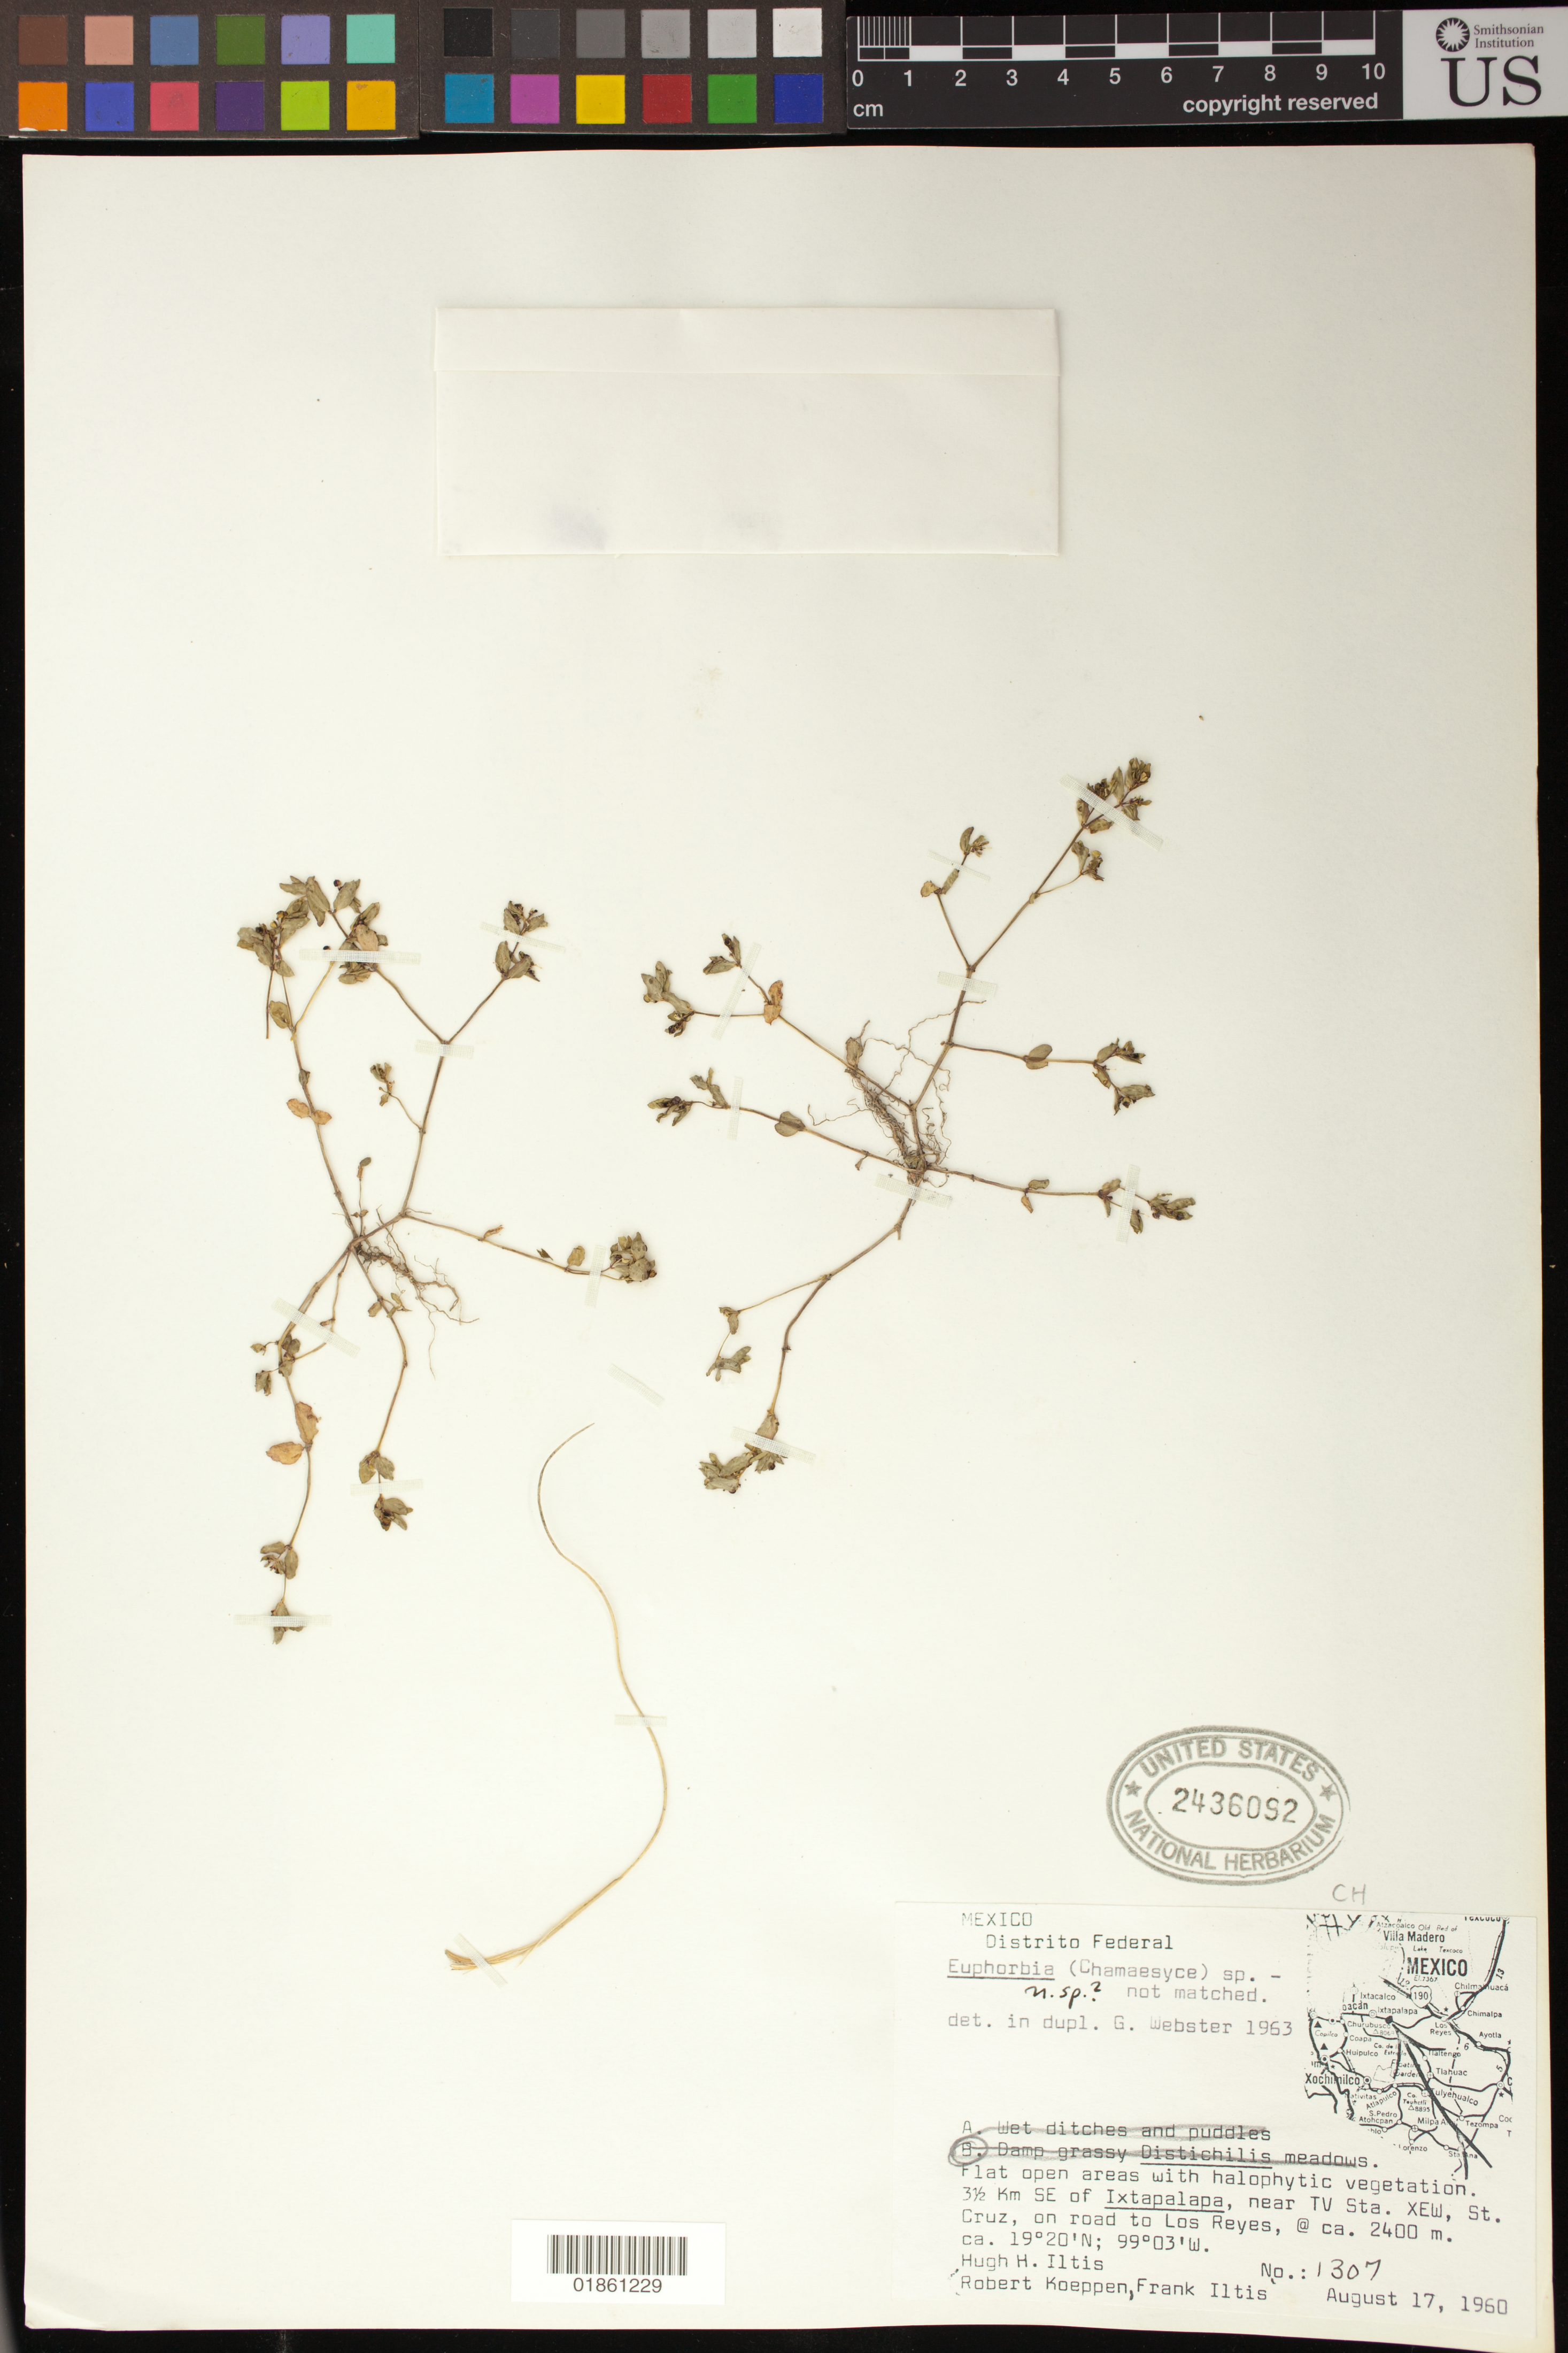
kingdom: Plantae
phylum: Tracheophyta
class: Magnoliopsida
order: Malpighiales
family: Euphorbiaceae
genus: Euphorbia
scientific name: Euphorbia sp.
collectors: H. H. Iltis, R. C. Koeppen & F. Iltis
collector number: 1307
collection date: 1960-08-17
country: Mexico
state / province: Distrito Federal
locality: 3.5 km SE of Ixtapalapa, near TV Sta. XEW, St Cruz, on road to Los Reyes; (label includes a map)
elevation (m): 2400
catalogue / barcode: US 2436092